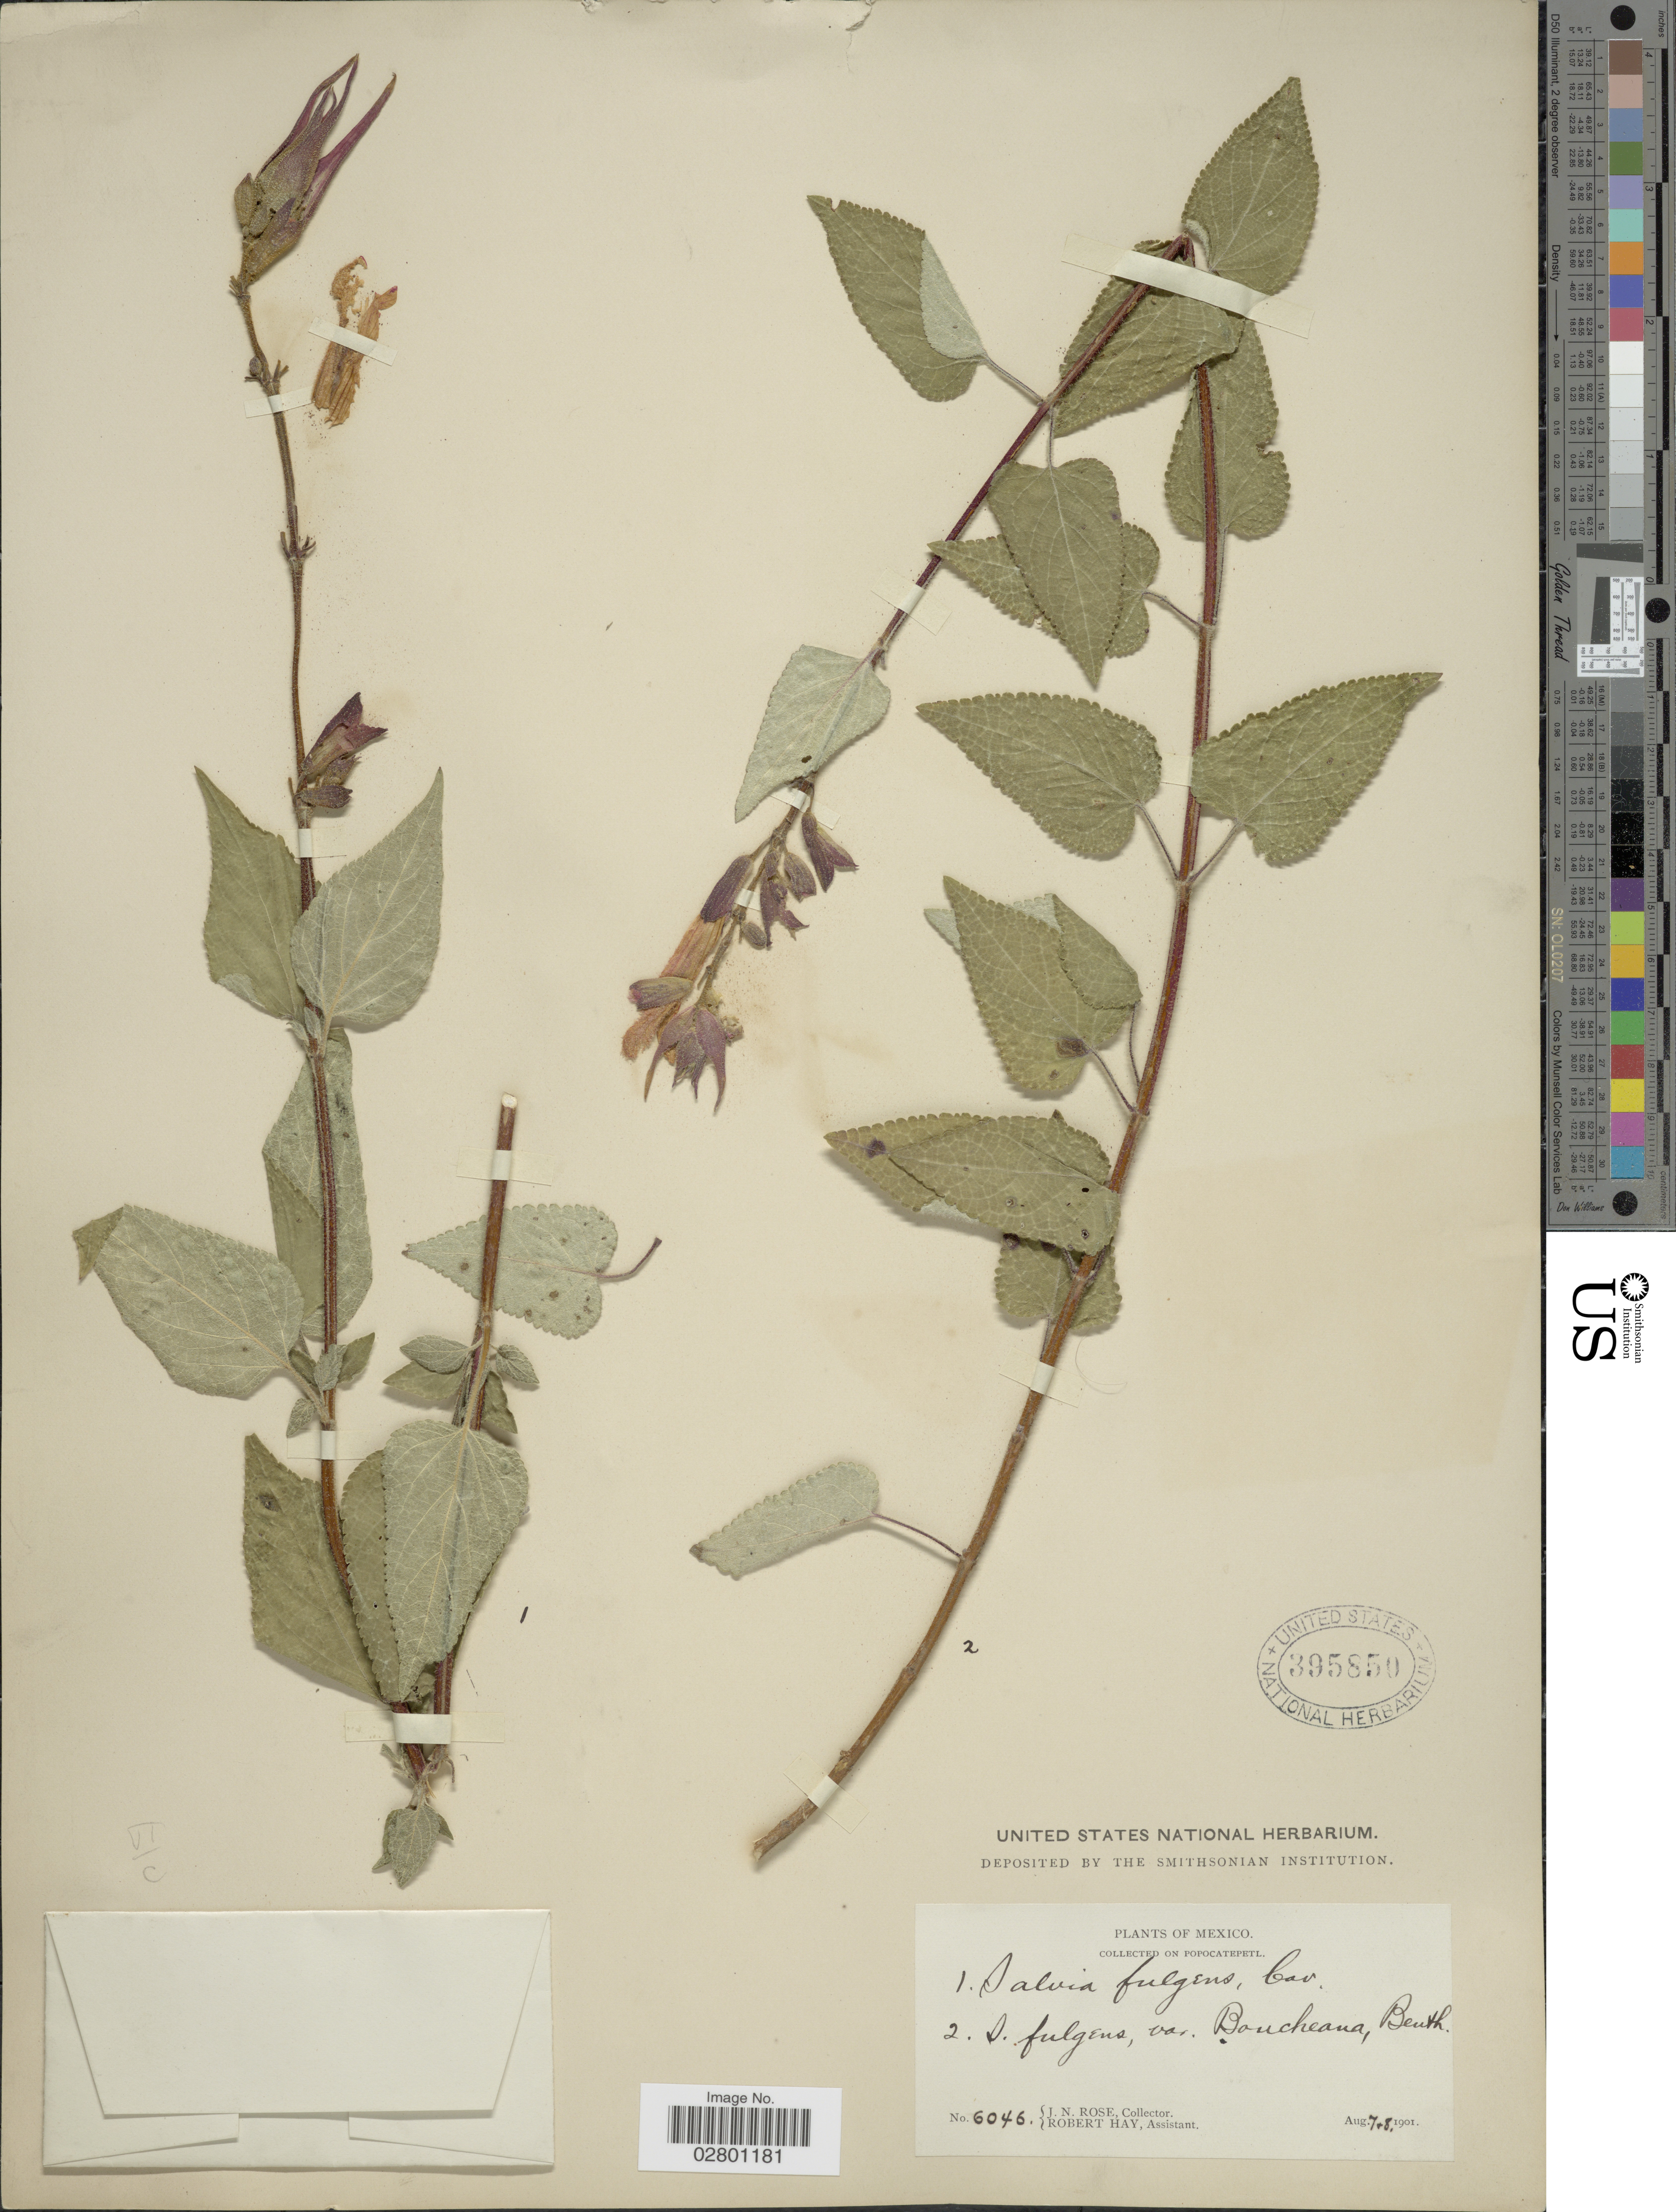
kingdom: Plantae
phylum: Tracheophyta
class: Magnoliopsida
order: Lamiales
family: Lamiaceae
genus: Salvia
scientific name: Salvia fulgens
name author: Cav.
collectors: J. N. Rose & R. H. Hay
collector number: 6046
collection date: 1901-08-07/1901-08-08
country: Mexico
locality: Popocatepetl.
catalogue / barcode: US 395850